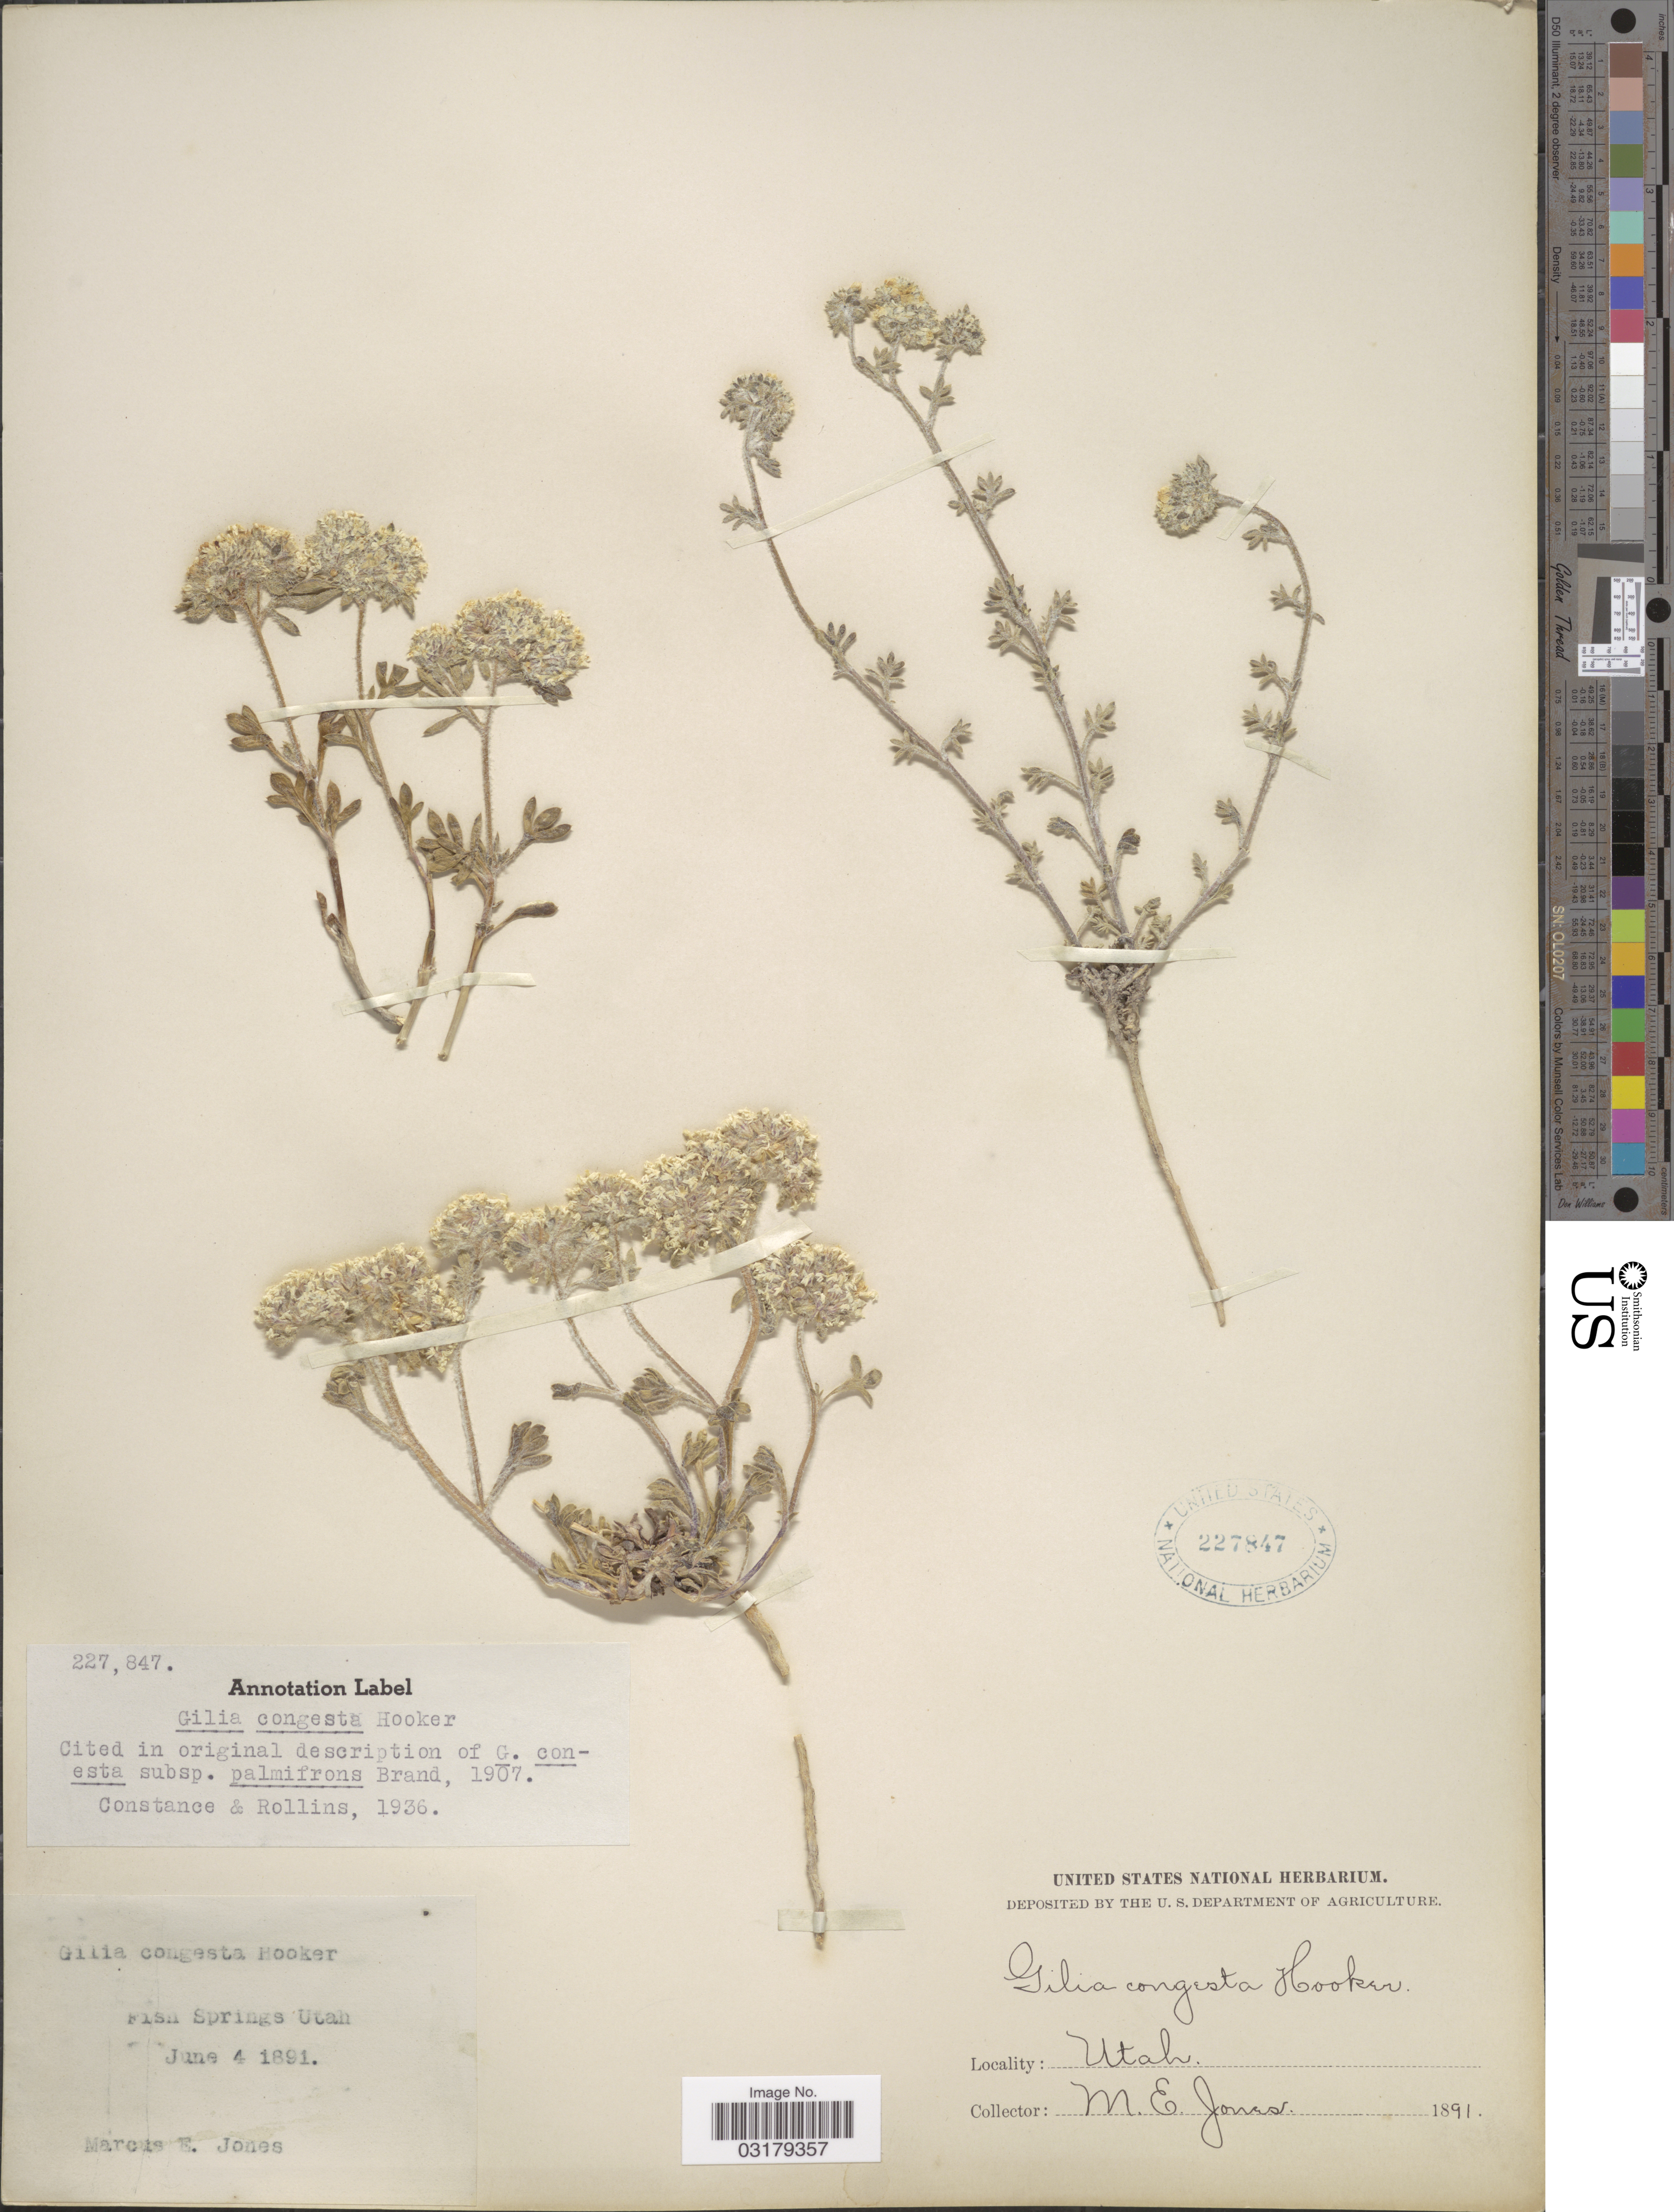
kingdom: Plantae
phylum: Tracheophyta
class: Magnoliopsida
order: Ericales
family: Polemoniaceae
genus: Ipomopsis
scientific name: Ipomopsis congesta var. palmifrons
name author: Brand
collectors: M. E. Jones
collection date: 1891-06-04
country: United States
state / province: Utah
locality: Fish Springs Utah.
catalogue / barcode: US 227847